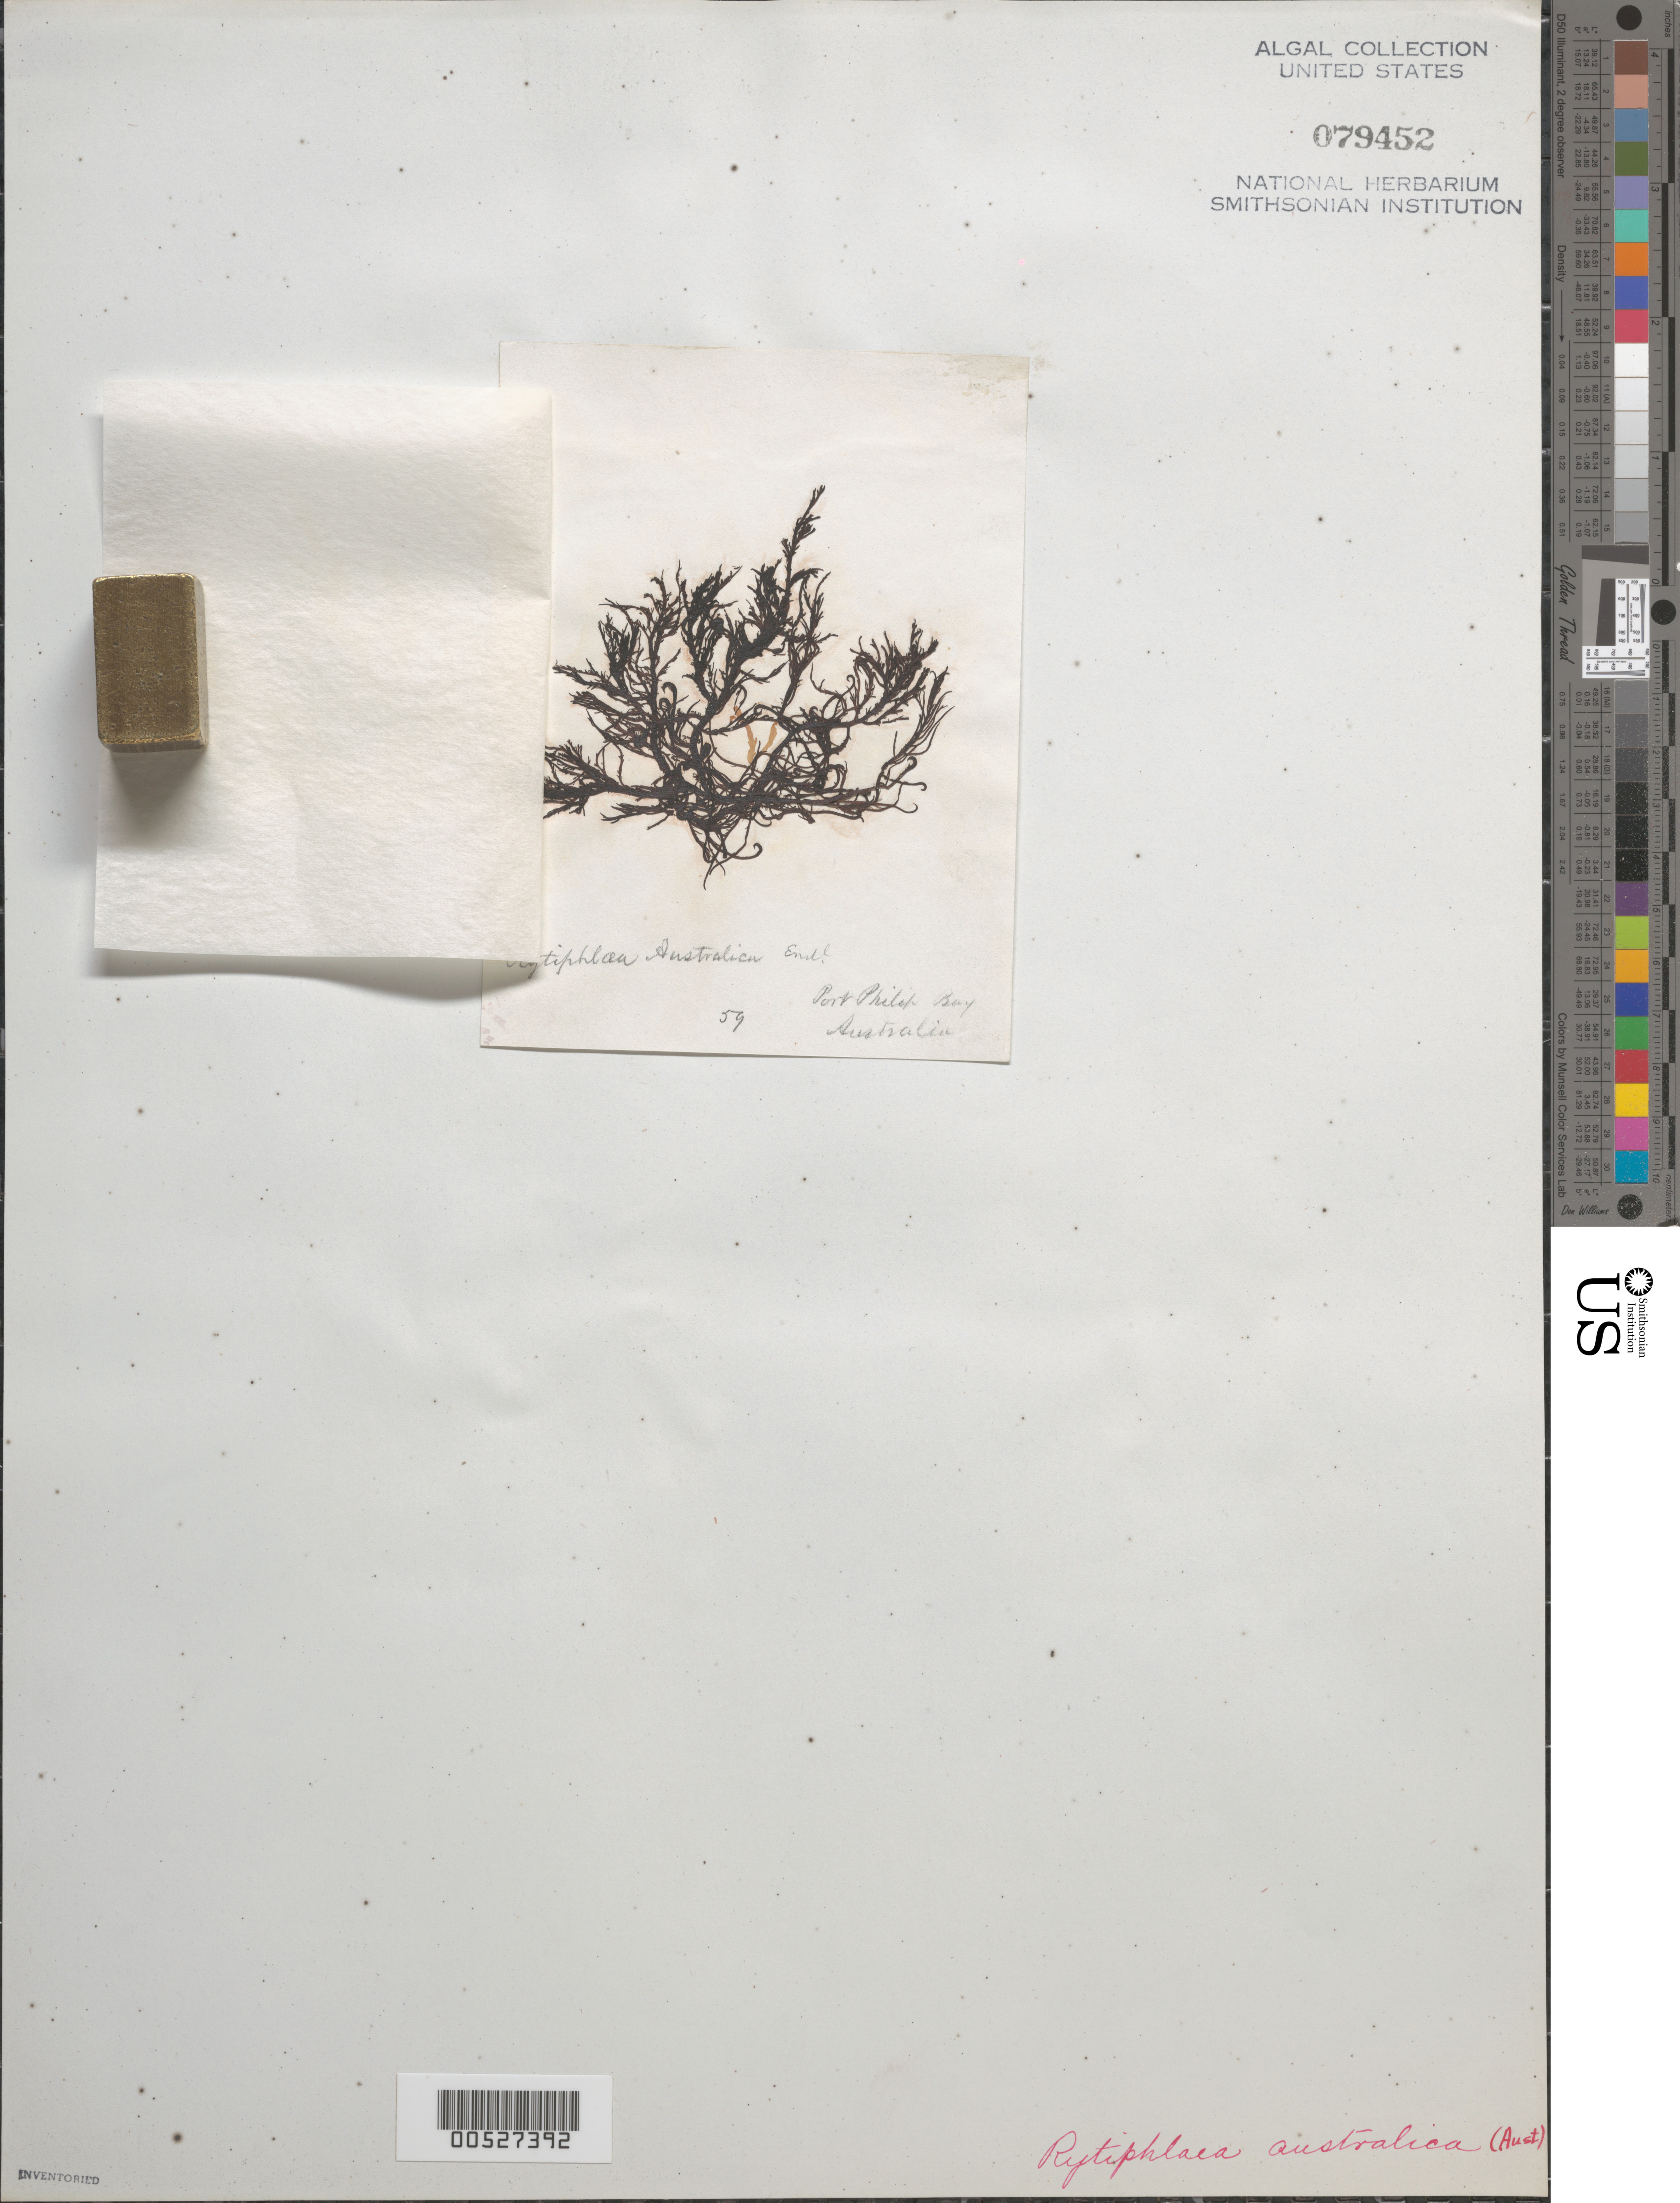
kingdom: Plantae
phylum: Rhodophyta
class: Florideophyceae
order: Ceramiales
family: Rhodomelaceae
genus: Rytiphloea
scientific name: Rytiphloea complanata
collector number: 59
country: Australia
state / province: Victoria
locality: Port Phillip Bay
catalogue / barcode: US 79452